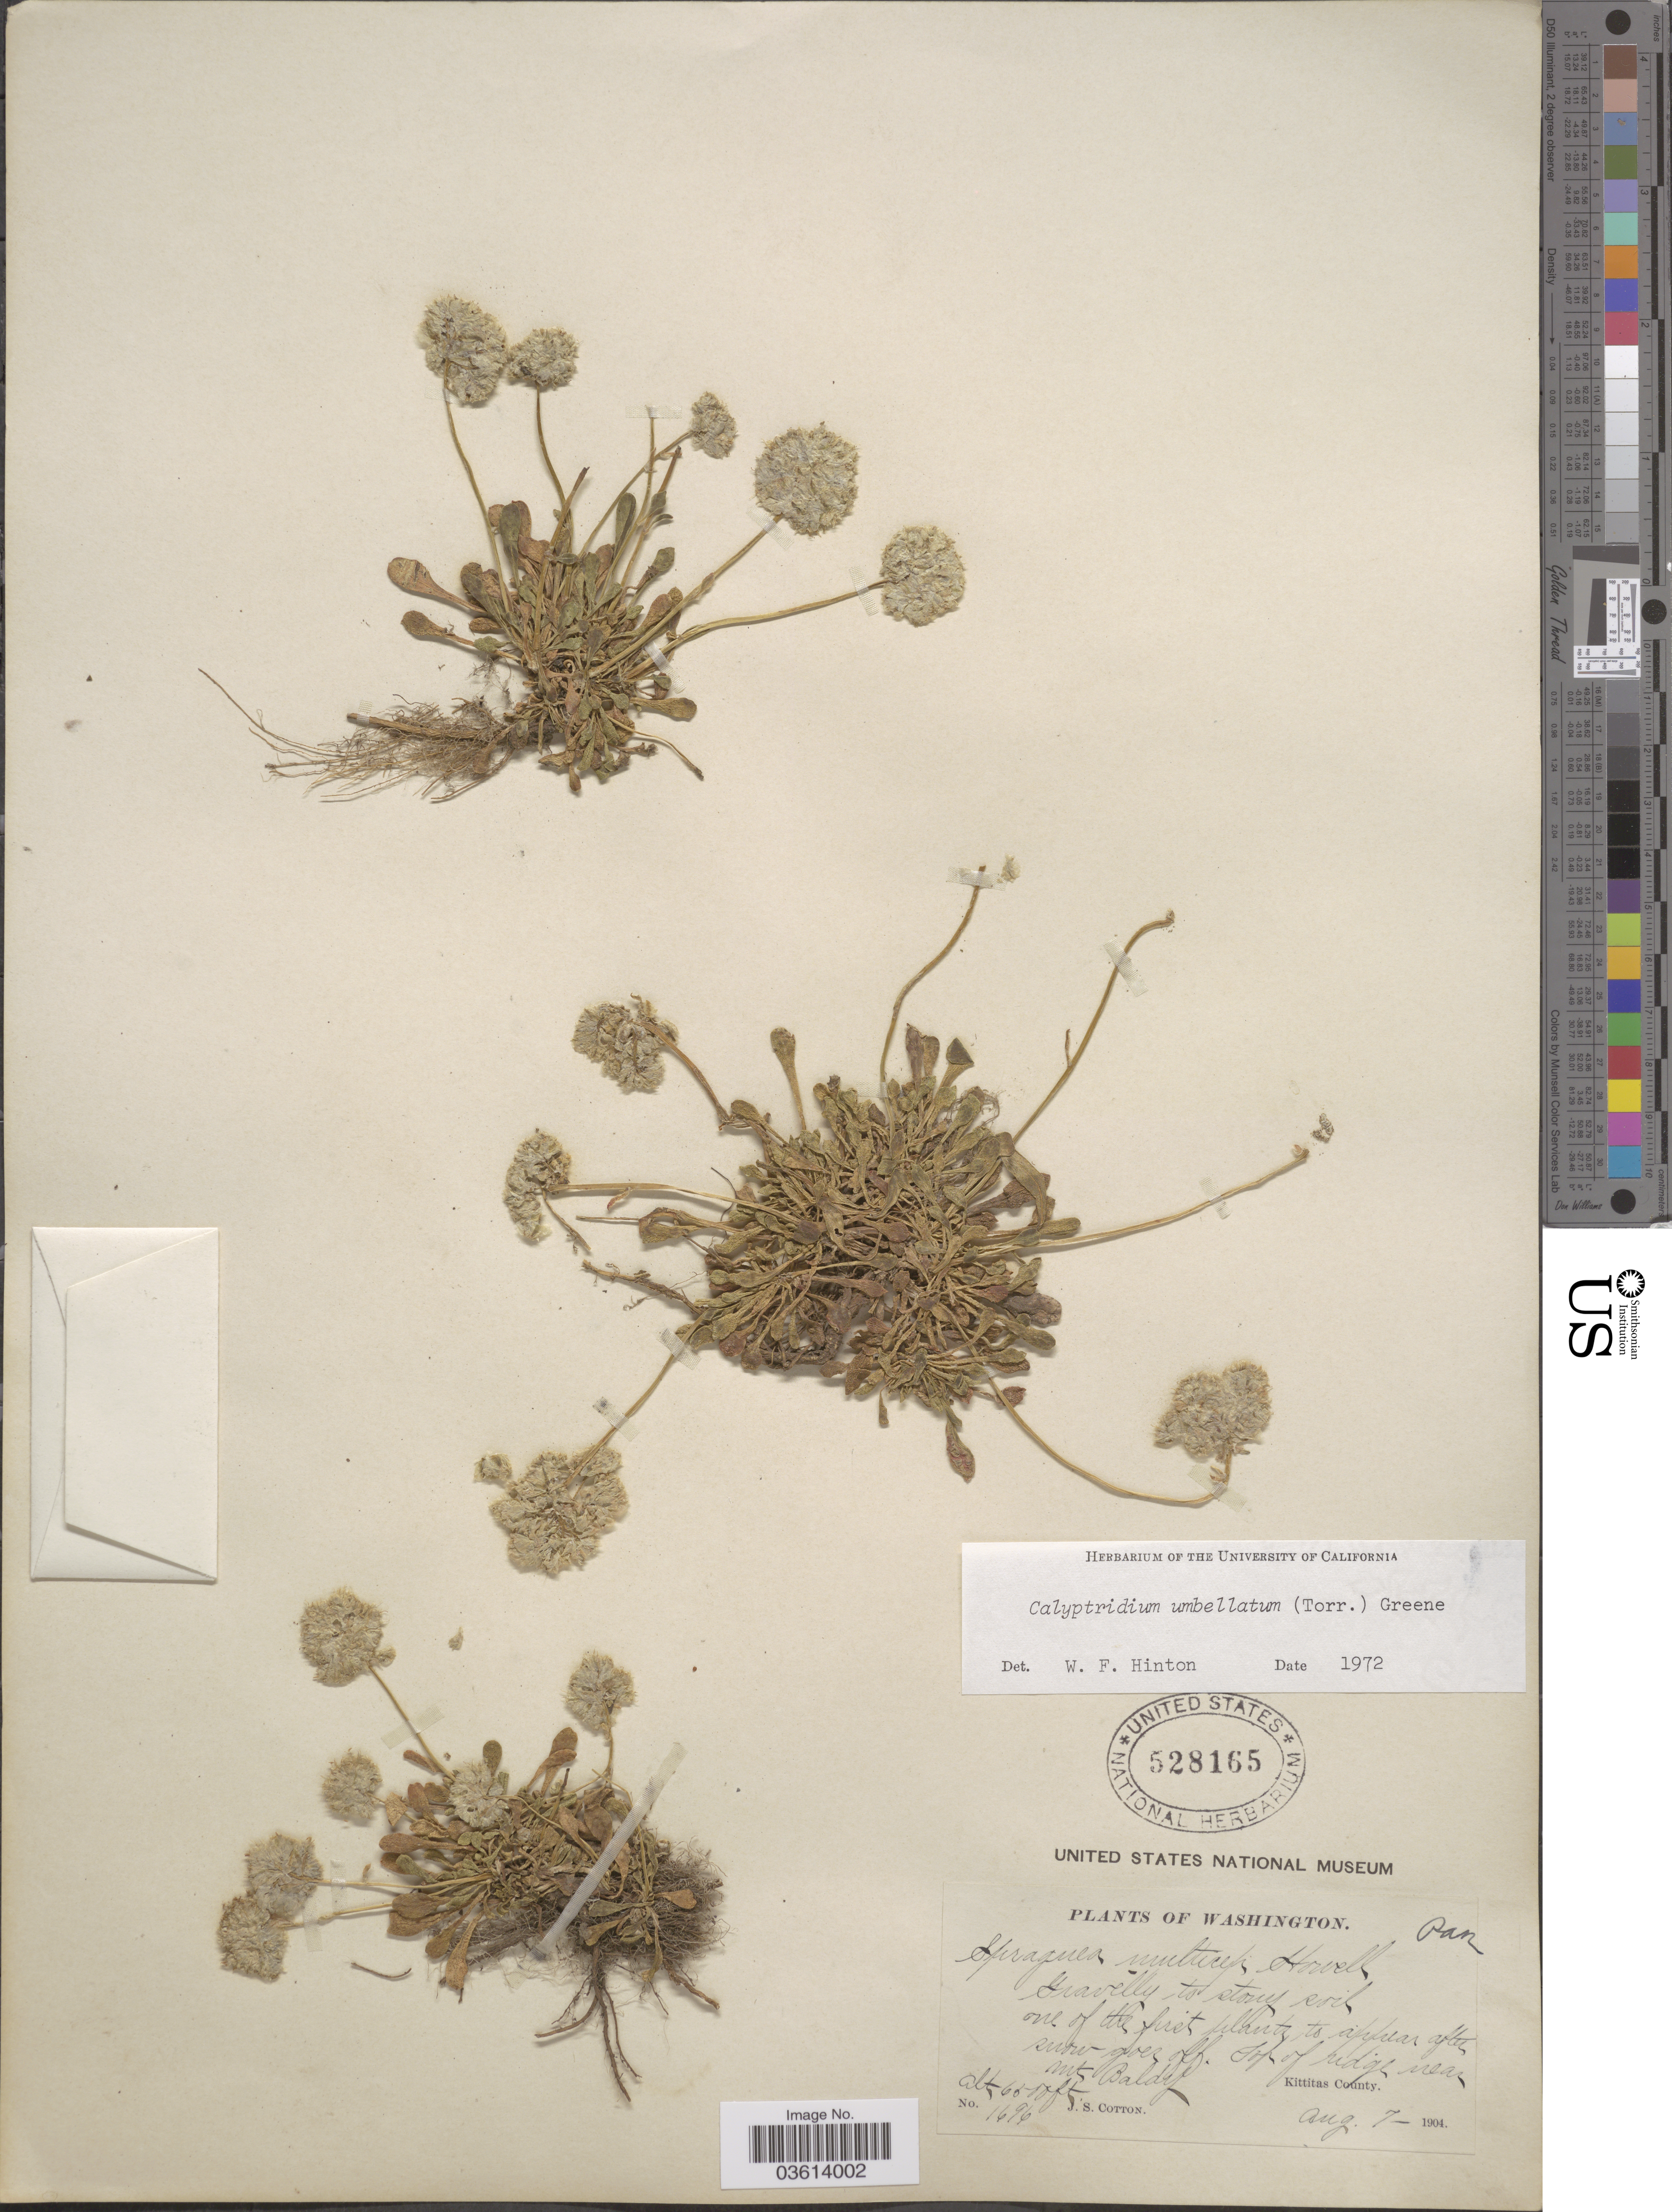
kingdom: Plantae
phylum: Tracheophyta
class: Magnoliopsida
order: Caryophyllales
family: Montiaceae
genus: Calyptridium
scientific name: Calyptridium umbellatum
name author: (Torr.) Greene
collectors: J. S. Cotton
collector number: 1696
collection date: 1904-08-07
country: United States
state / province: Washington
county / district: Kittitas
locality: Top of ridge near Mt. Baldy. Kittitas County.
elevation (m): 1981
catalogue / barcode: US 528165